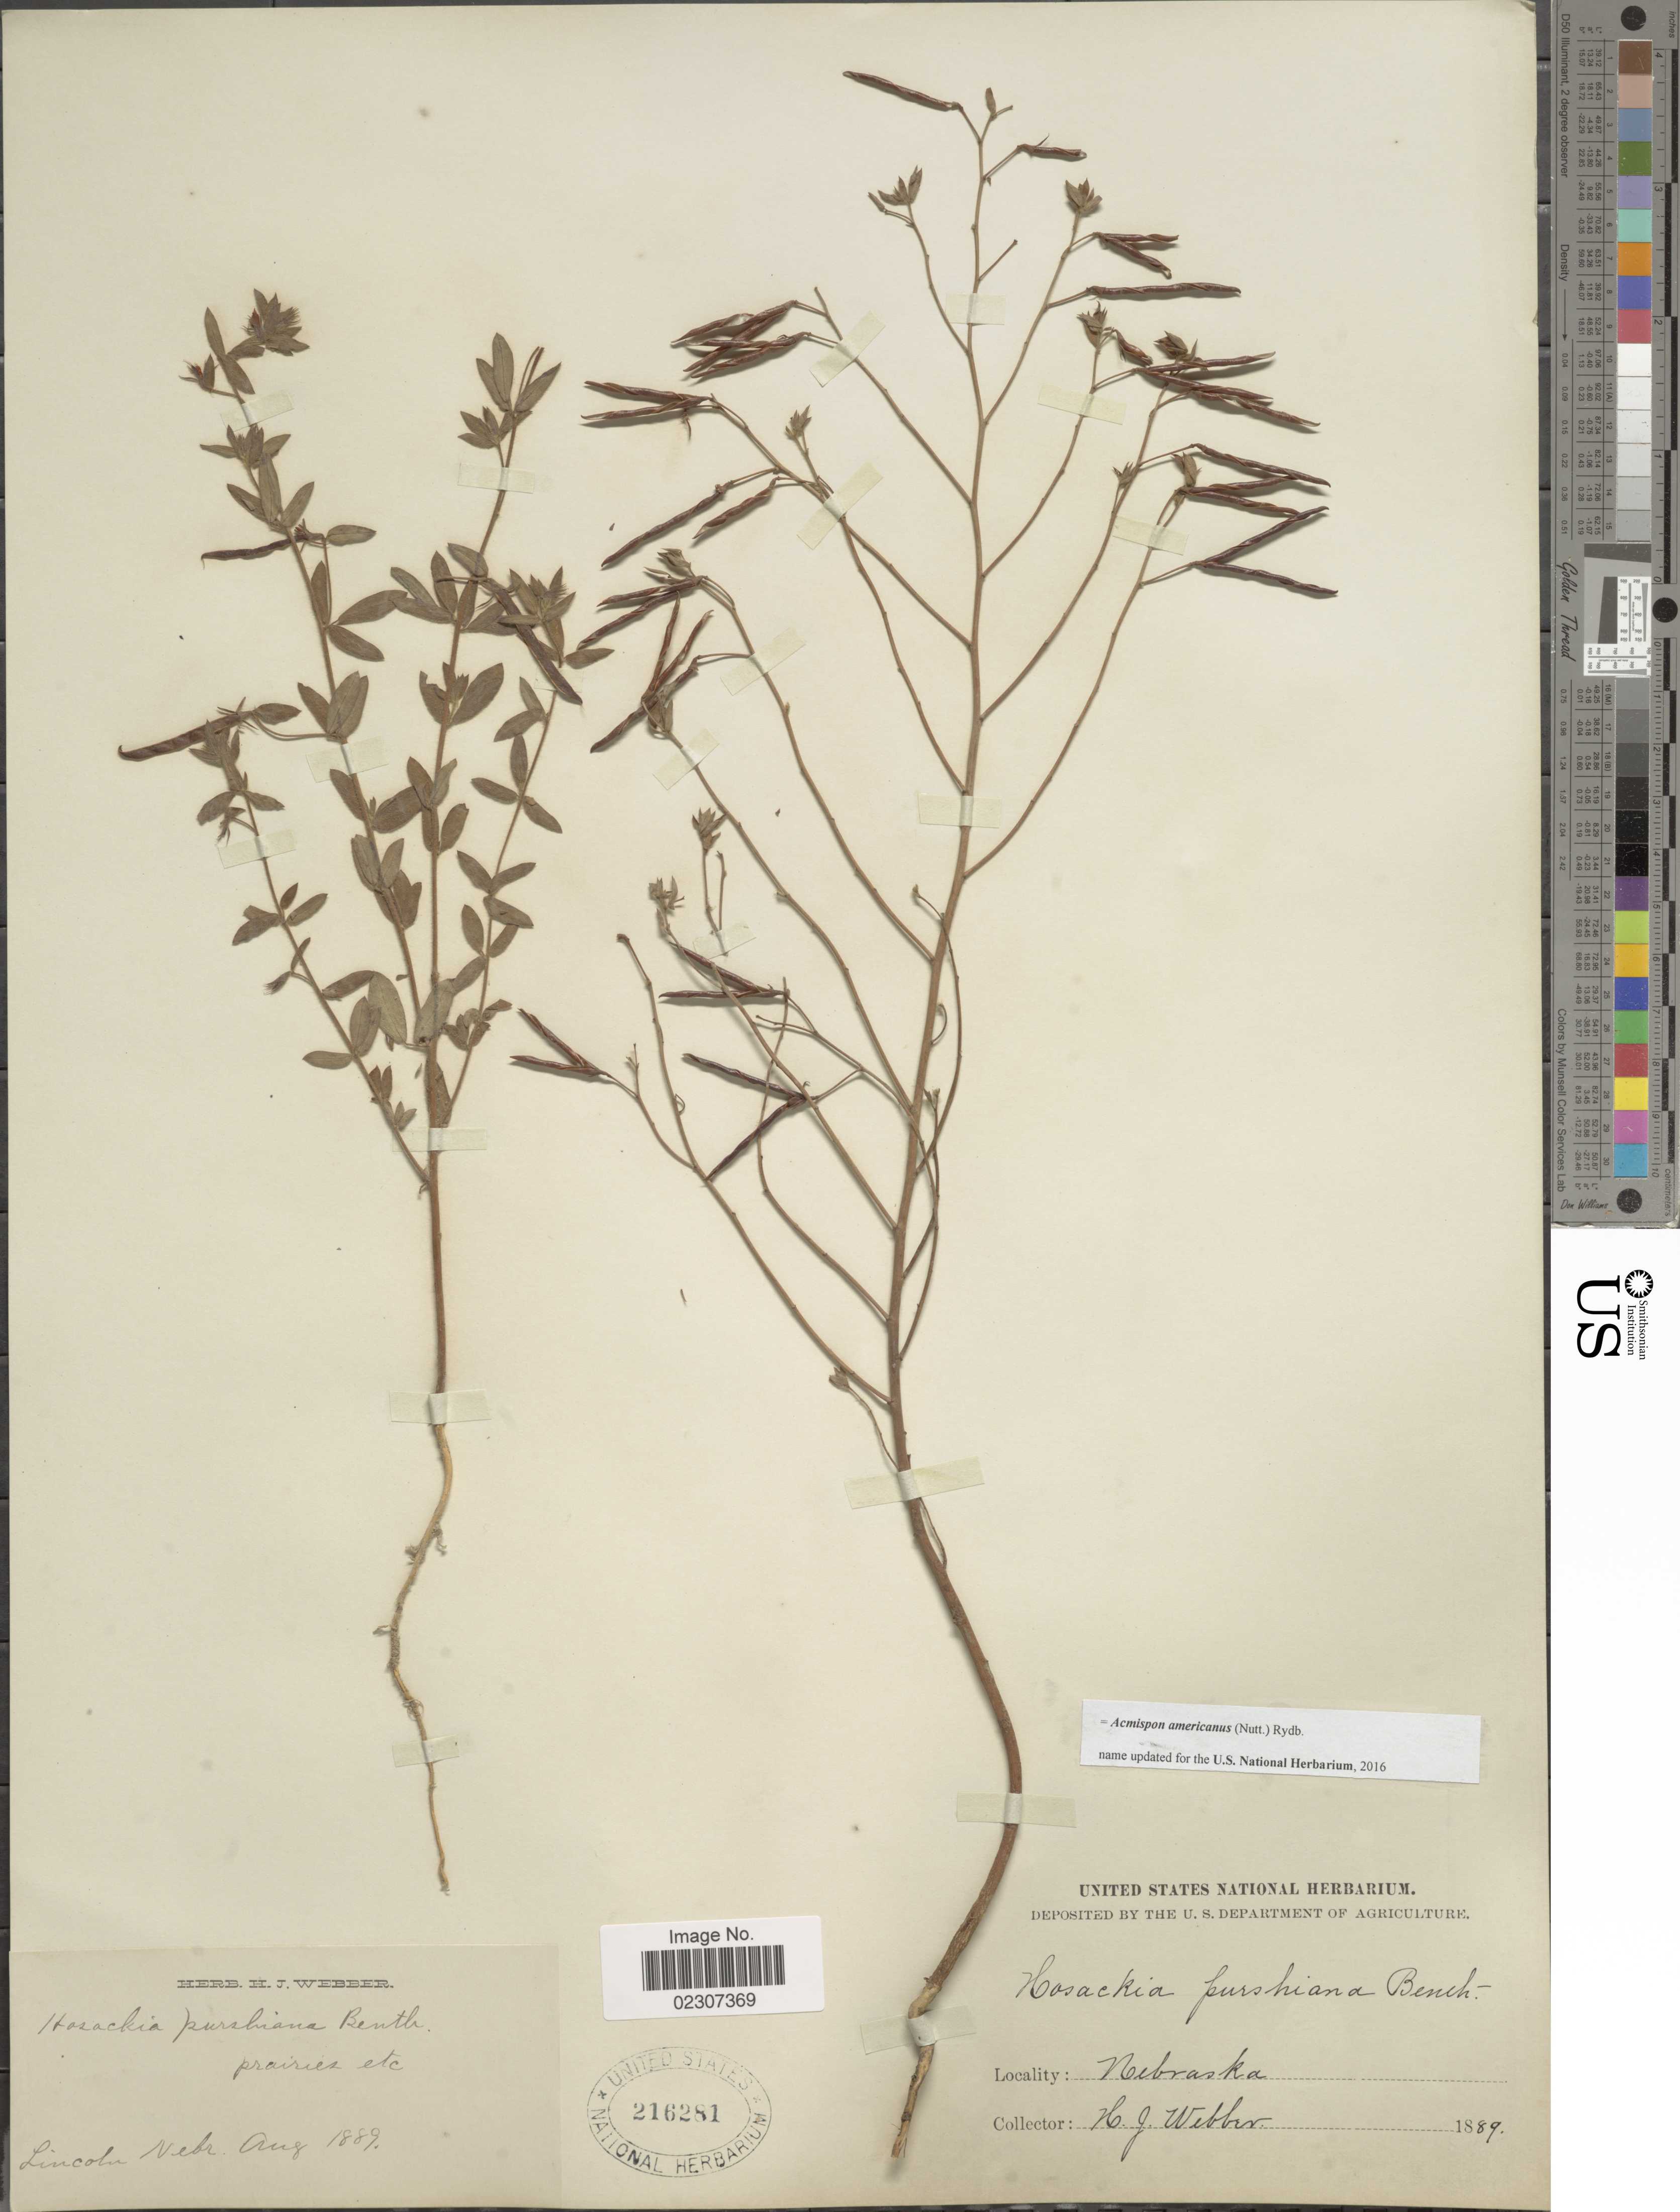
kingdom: Plantae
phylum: Tracheophyta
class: Magnoliopsida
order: Fabales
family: Fabaceae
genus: Acmispon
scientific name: Acmispon americanus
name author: (Nutt.) Rydb.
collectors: H. Webber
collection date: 1889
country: United States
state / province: Nebraska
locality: Lincoln Nebr.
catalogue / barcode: US 216281